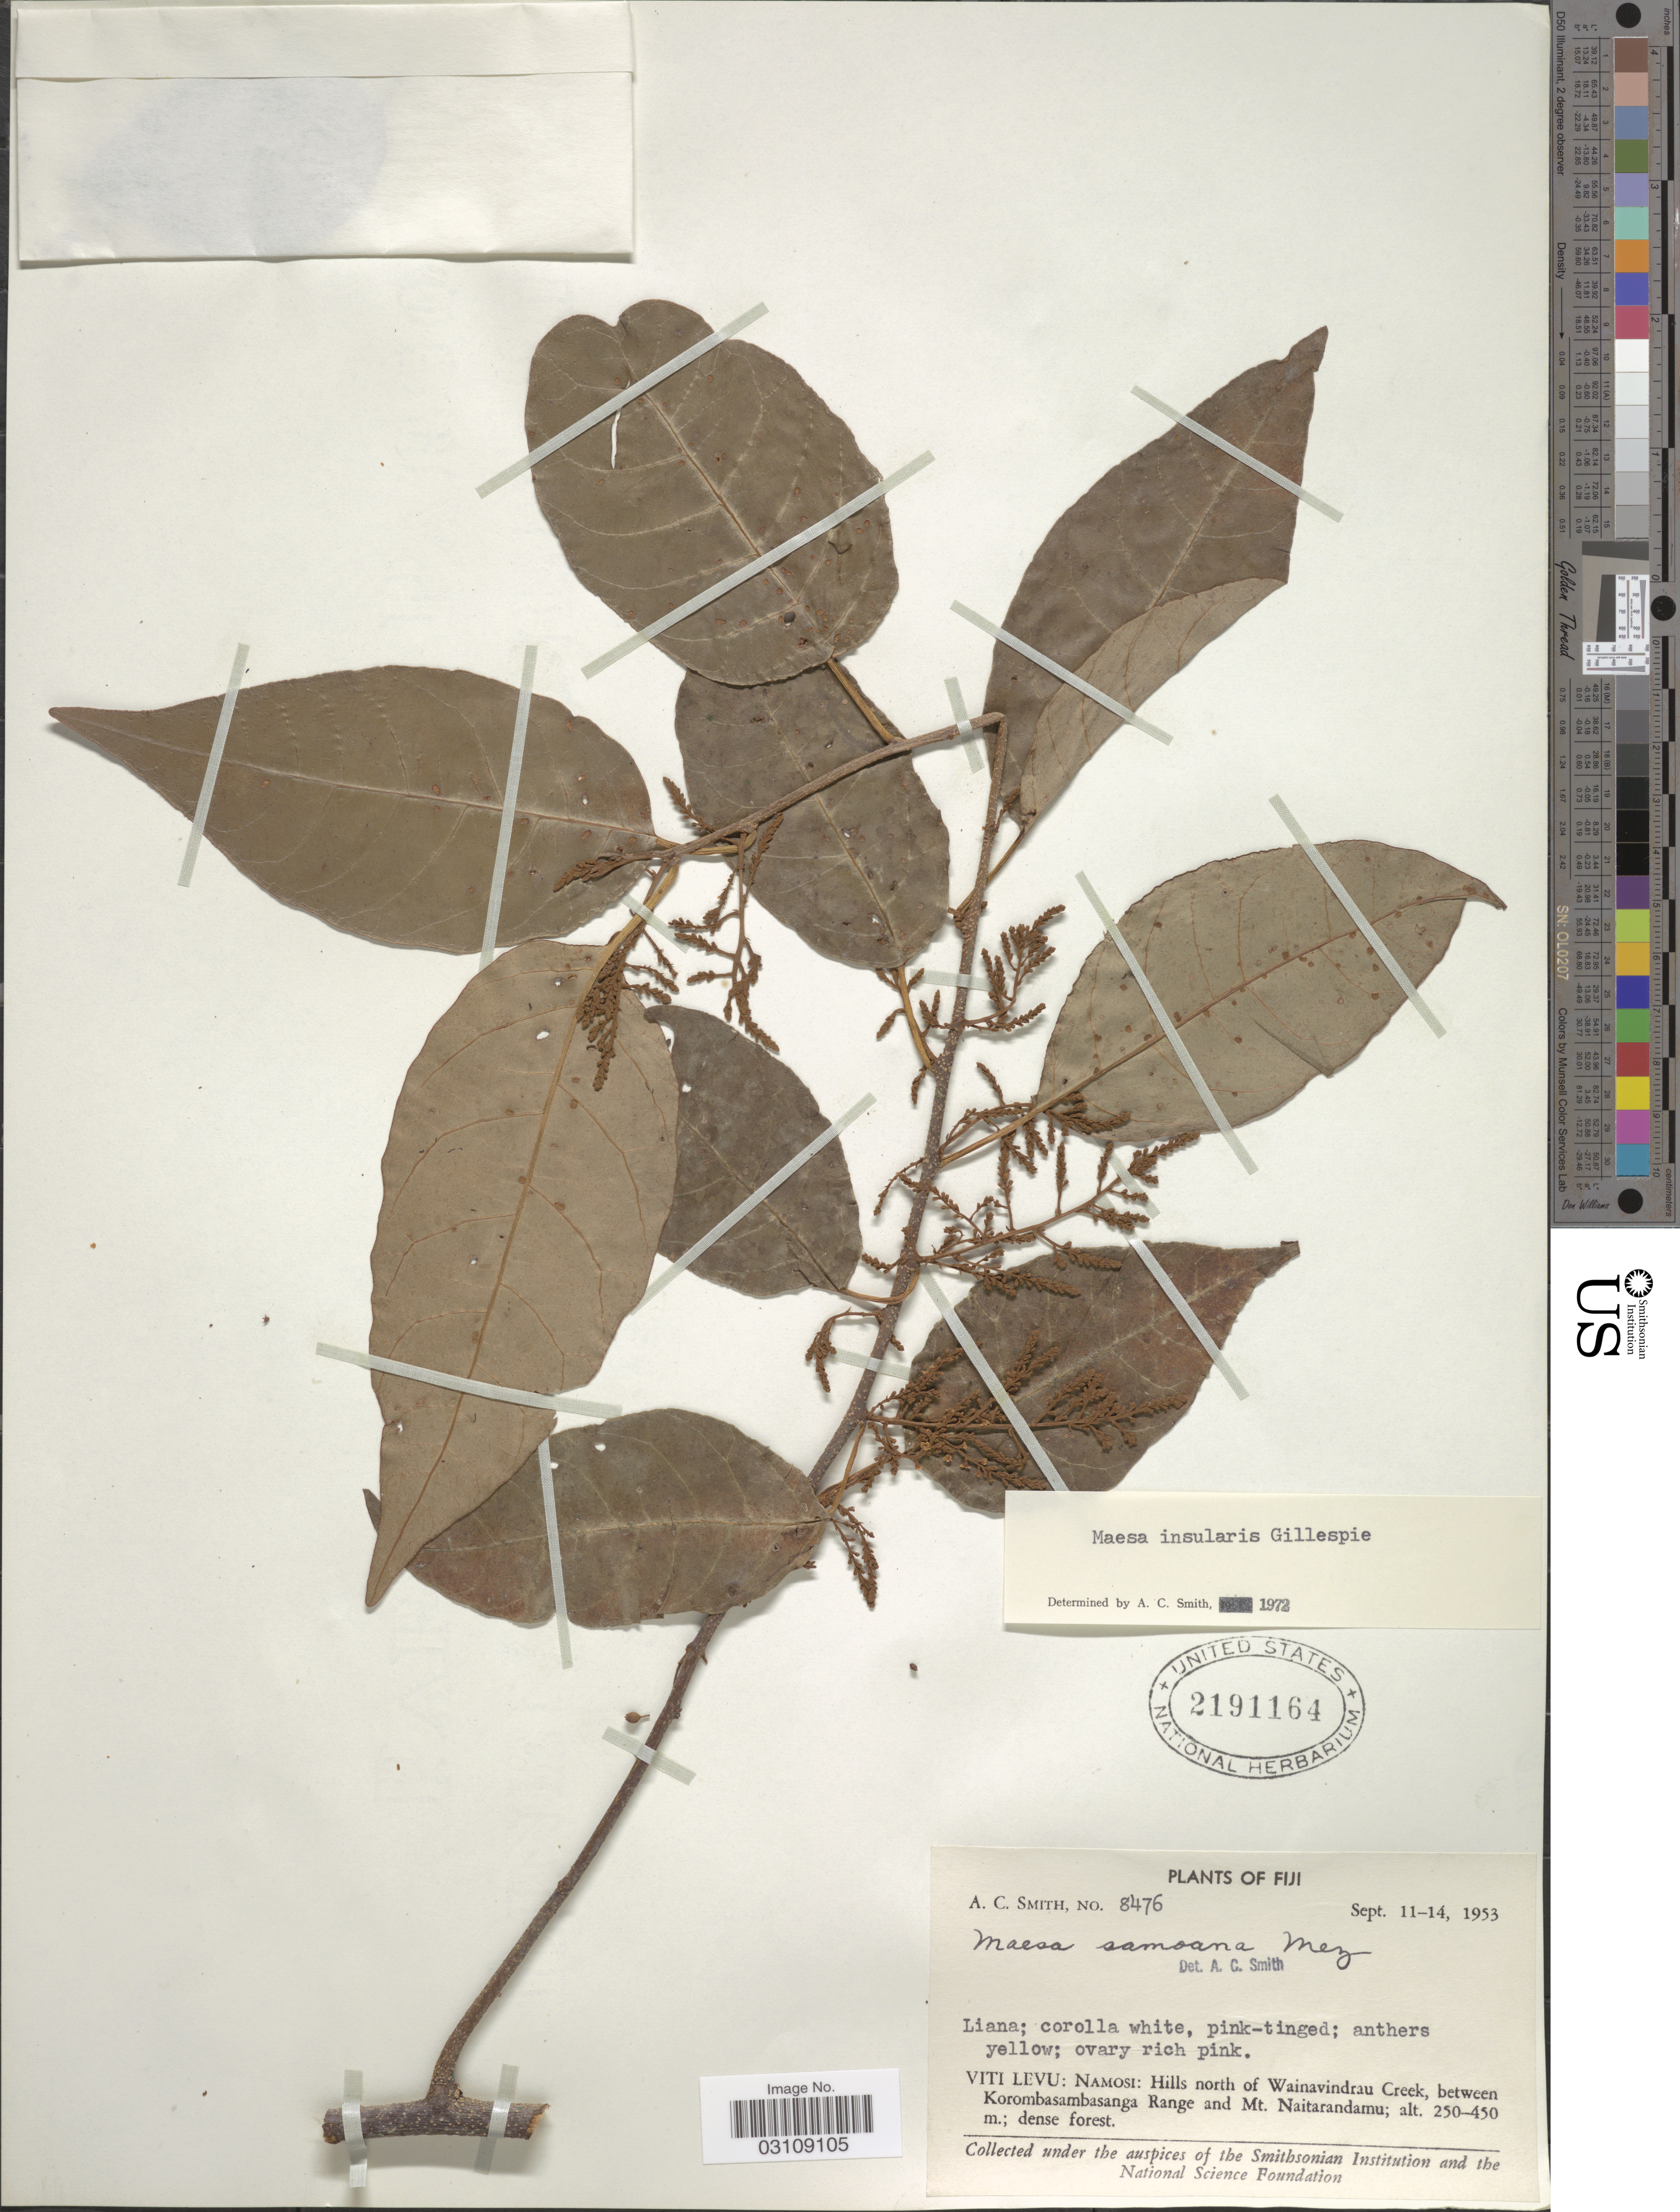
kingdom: Plantae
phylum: Tracheophyta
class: Magnoliopsida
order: Ericales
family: Primulaceae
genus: Maesa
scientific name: Maesa insularis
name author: Gillespie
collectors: A. C. Smith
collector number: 8476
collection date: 1953-09-11/1953-09-14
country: Fiji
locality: Viti Levu: Namosi: Hills north of Wainavindrau Creek, between Korombasambasanga Range and Mt. Naitarandamu.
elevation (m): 250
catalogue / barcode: US 2191164